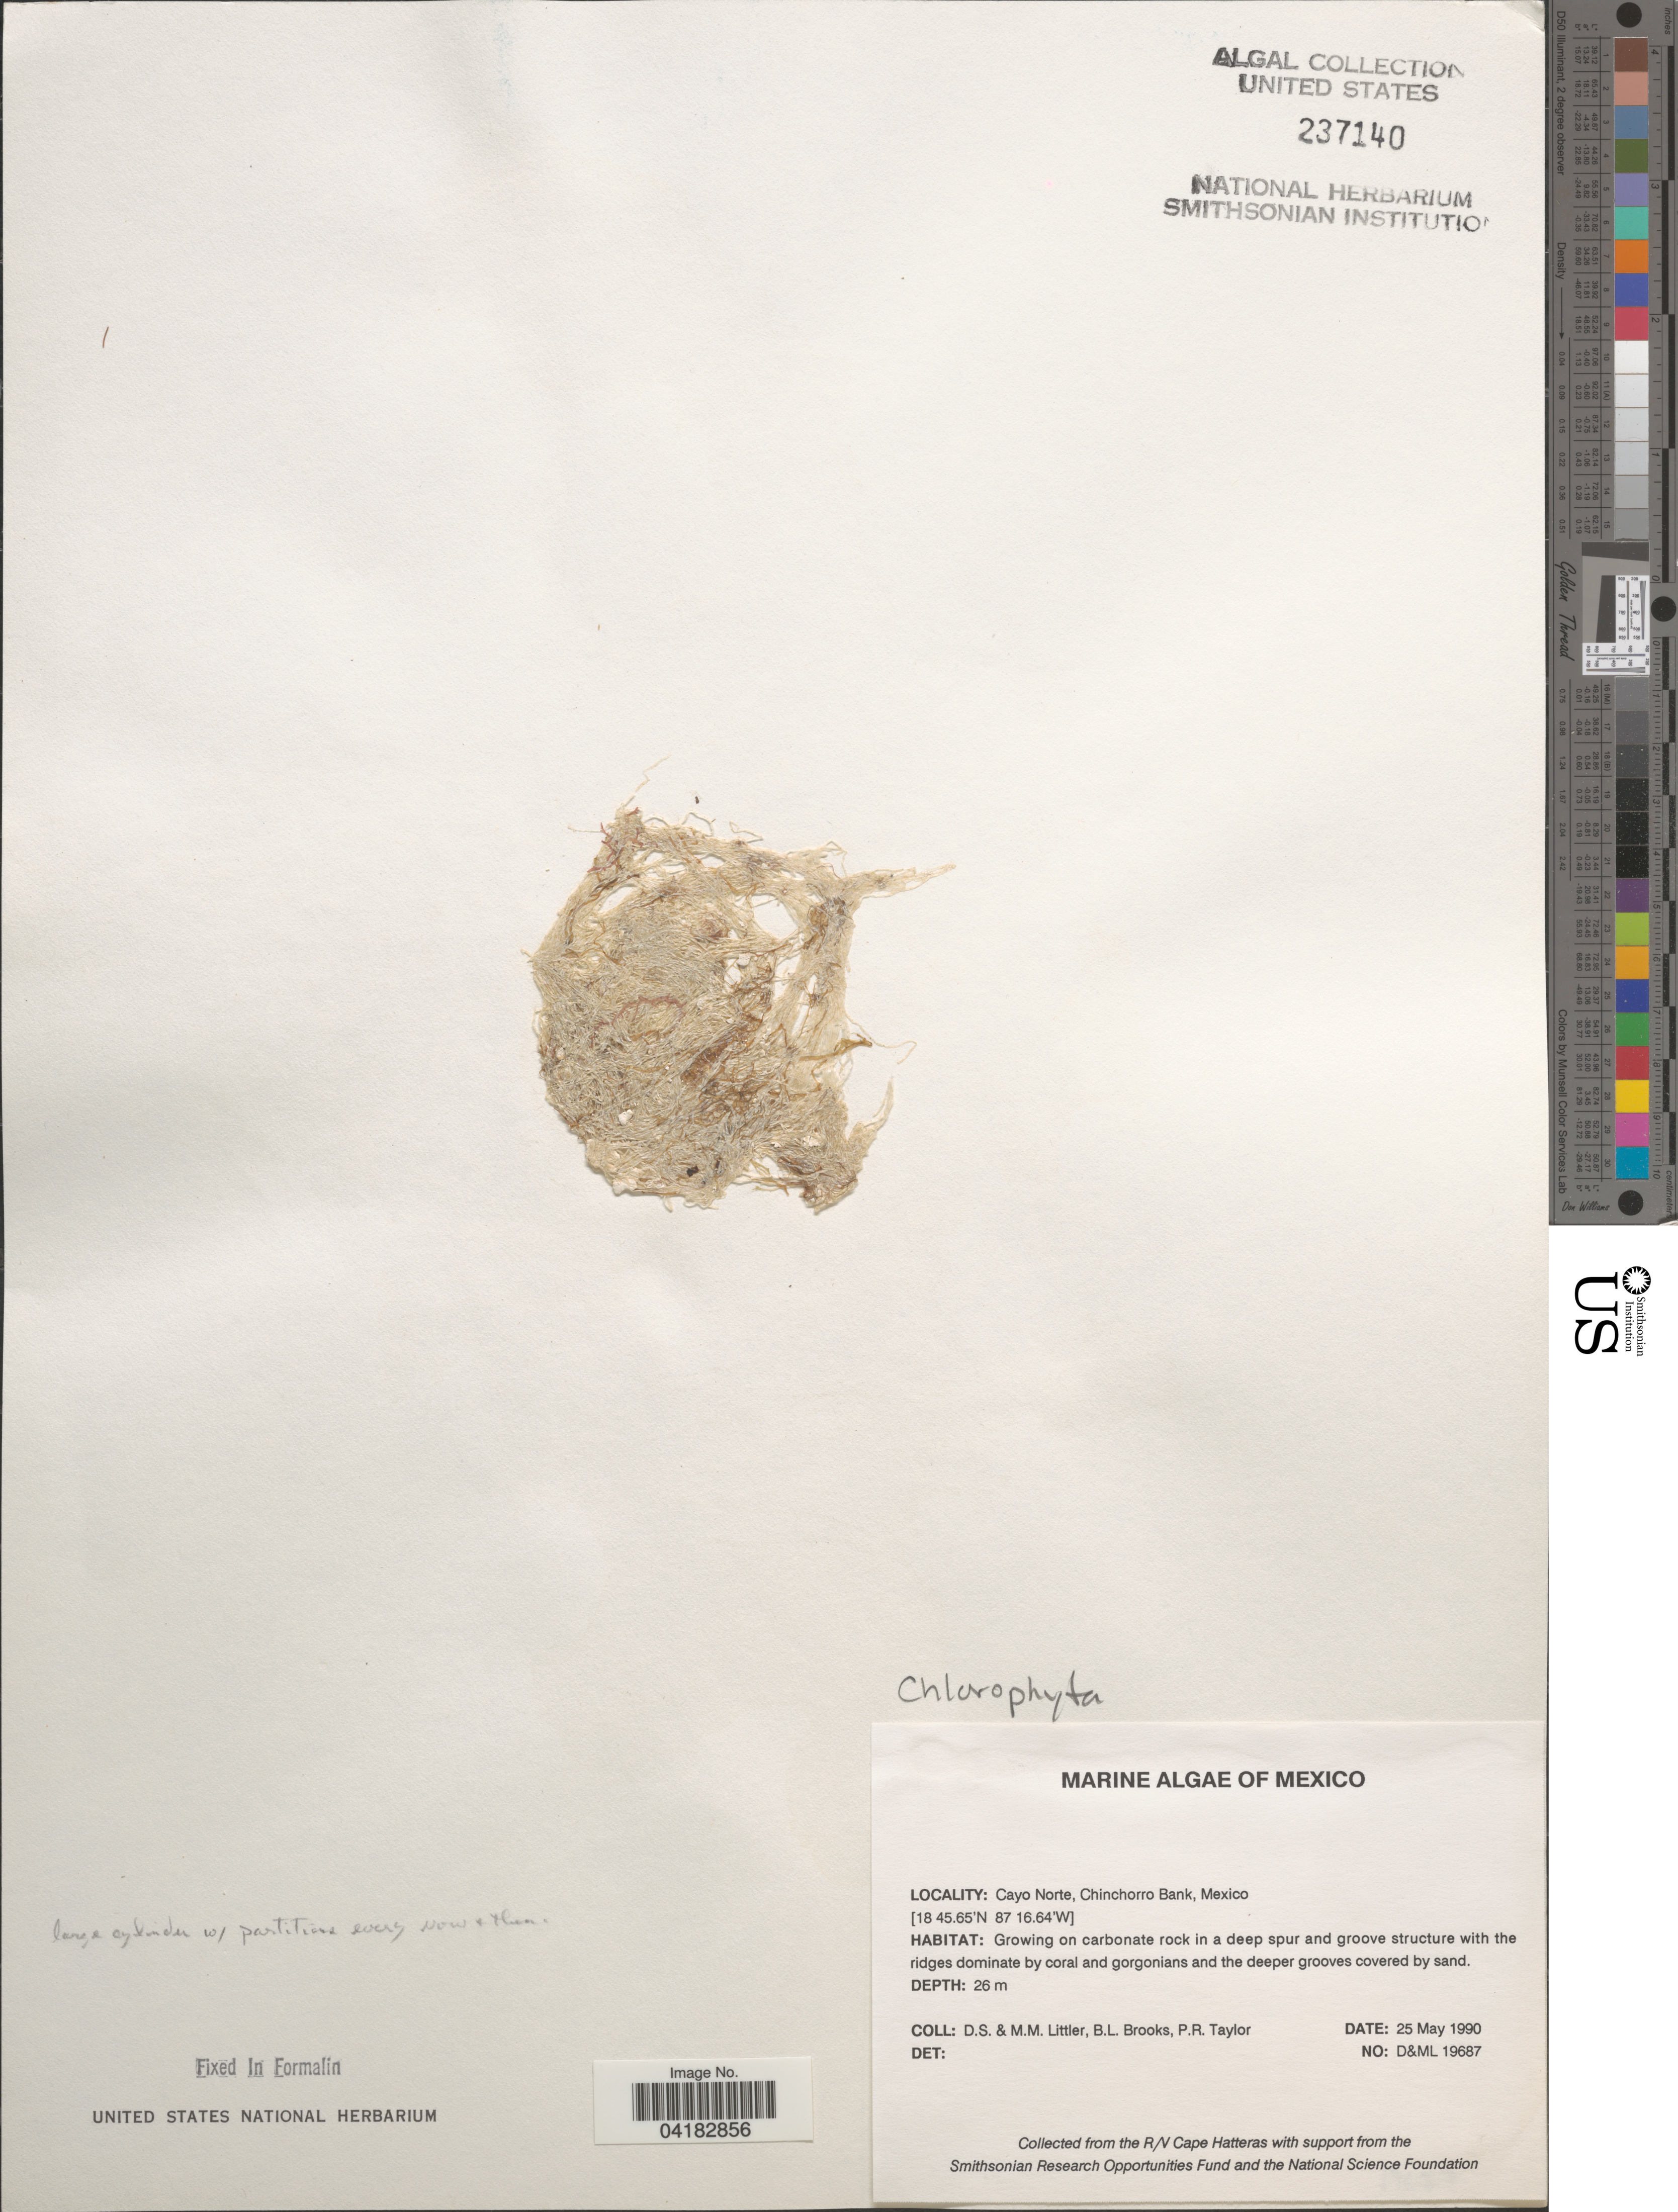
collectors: D. S. Littler, B. Brooks & P. R. Taylor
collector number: D&ML19687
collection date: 1990-05-25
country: Mexico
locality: Cayo Norte, Chinchorro Bank.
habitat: Growing on carbonate rock in a deep spur and groove structure with the ridges dominate by coral and gorgonians and the deeper grooves covered by sand.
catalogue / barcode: US 237140